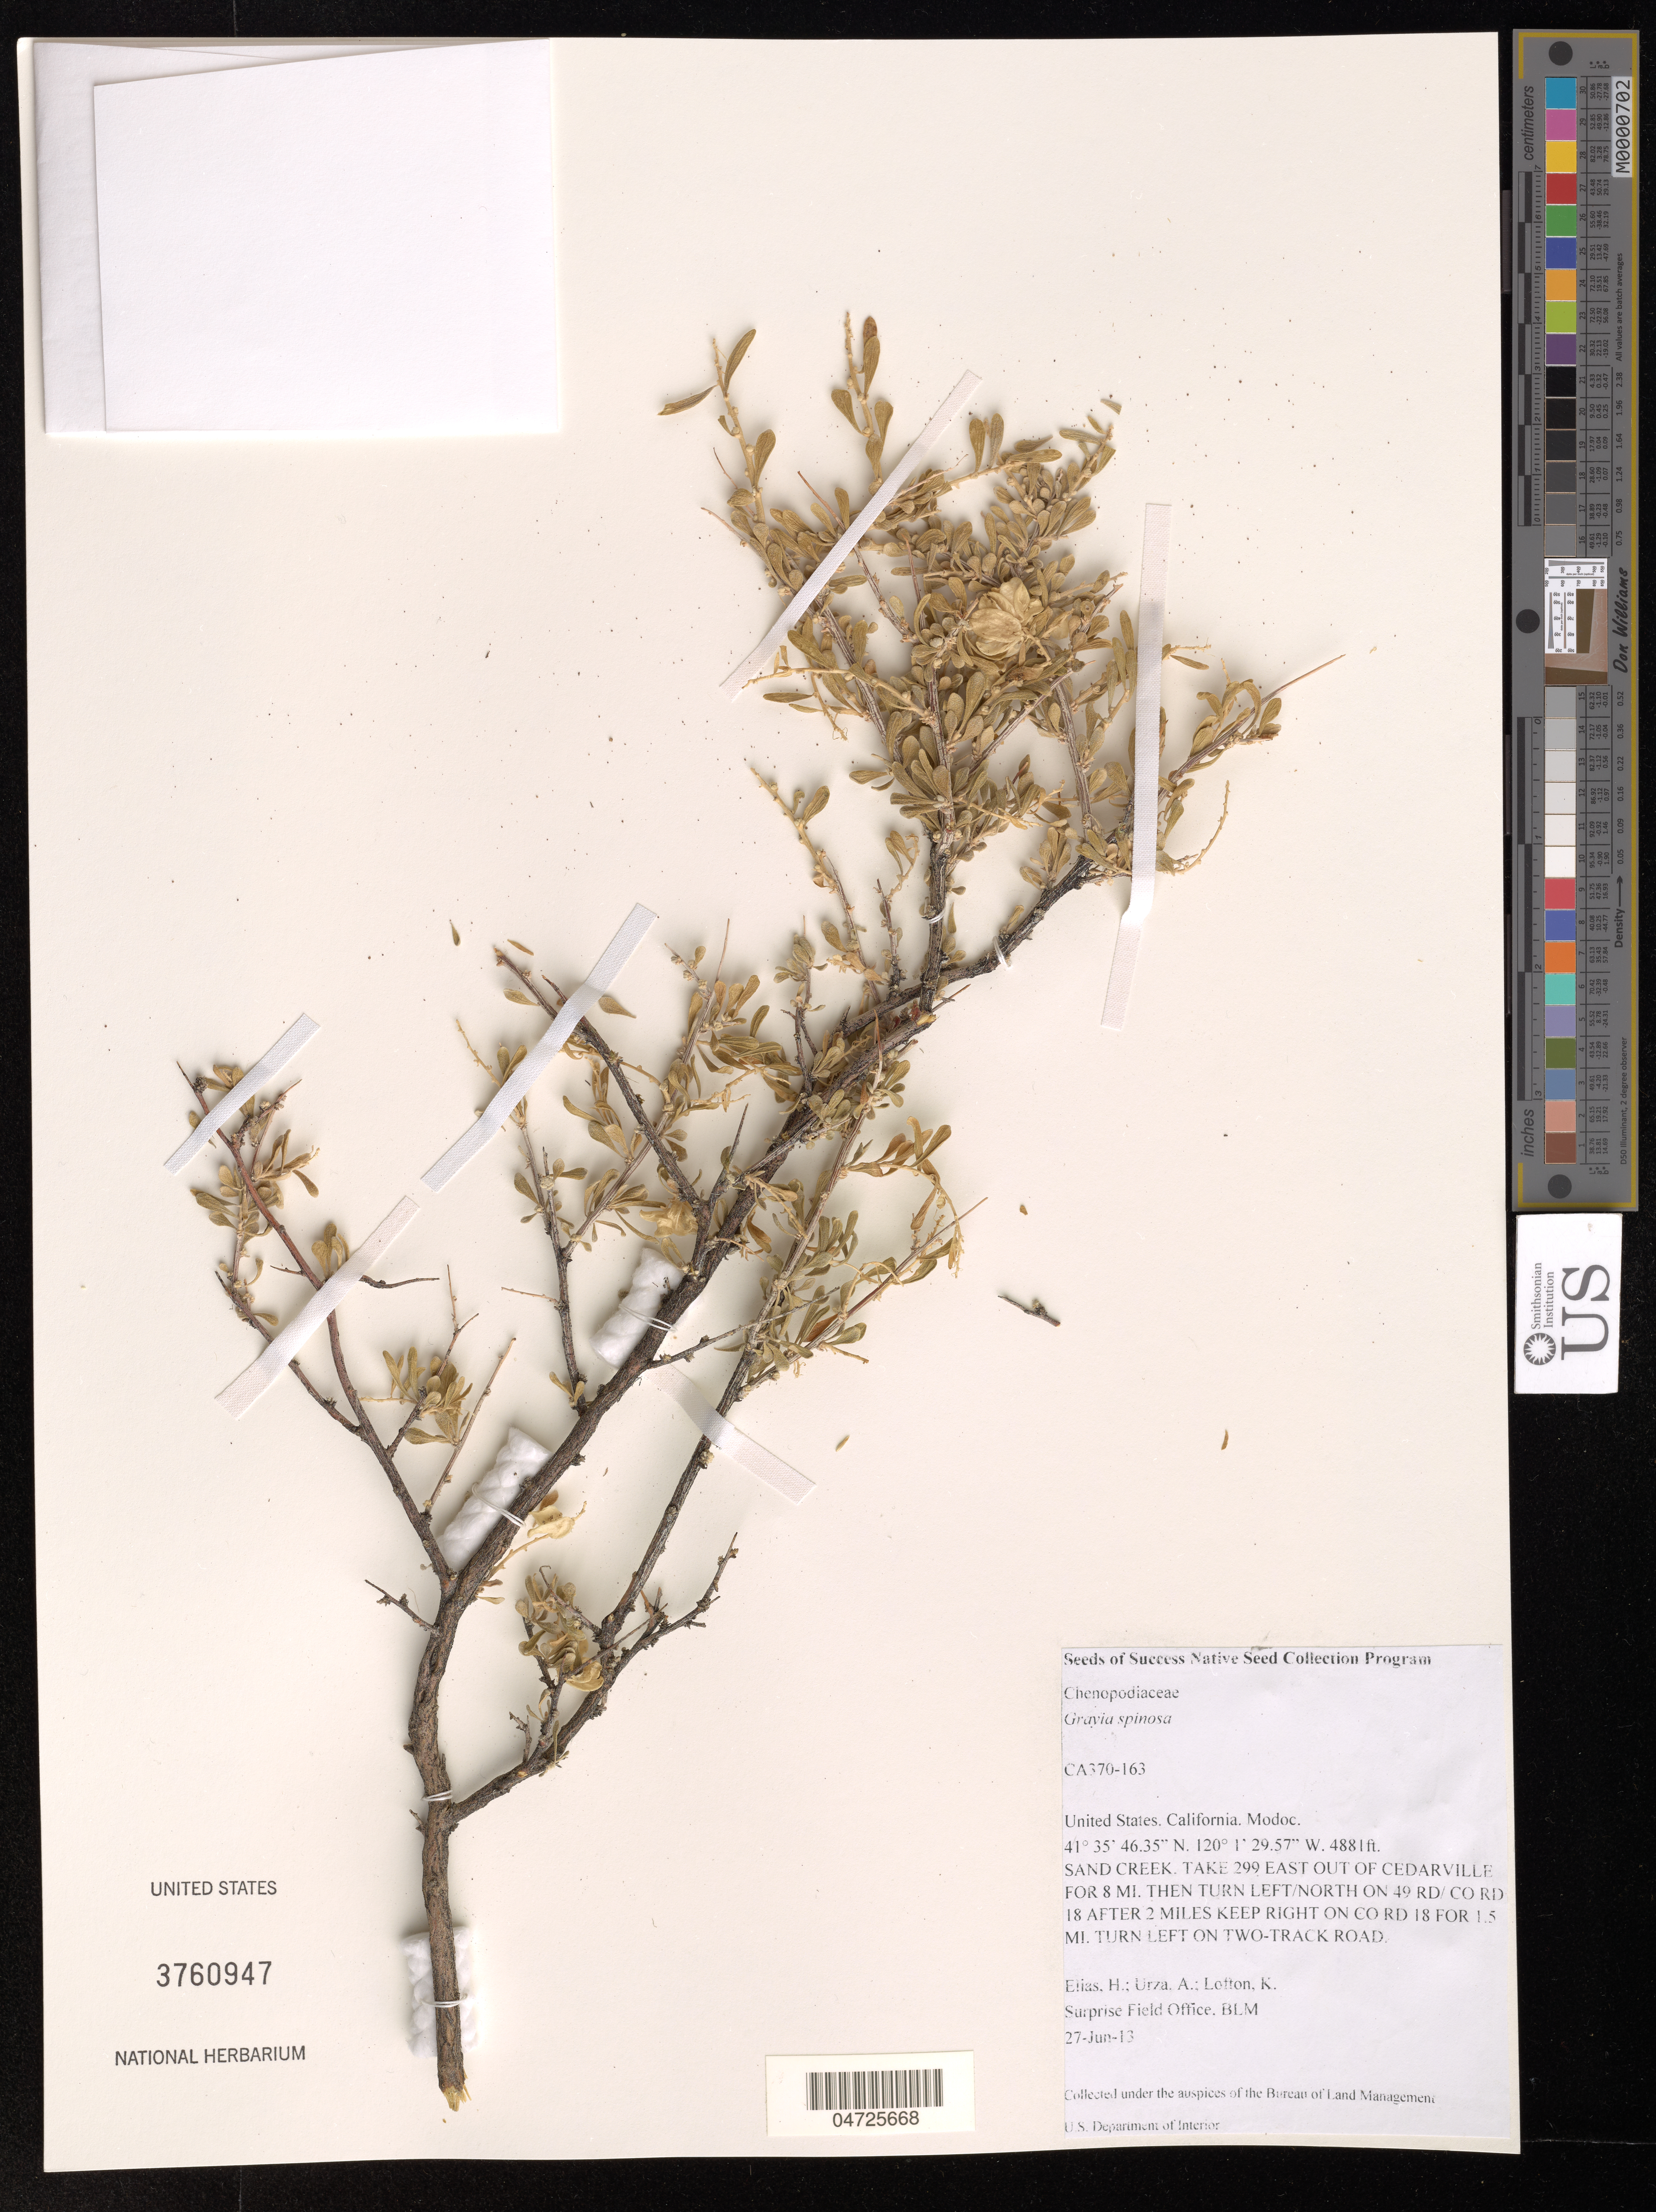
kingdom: Plantae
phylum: Tracheophyta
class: Magnoliopsida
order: Caryophyllales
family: Amaranthaceae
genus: Grayia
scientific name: Grayia spinosa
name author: (Hook.) Moq.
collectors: H. Elias, A. Urza & K. Lofton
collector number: CA370-163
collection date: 2013-06-27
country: United States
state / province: California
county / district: Modoc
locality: Modoc. Sand Creek, take 299 East out of Cedarville for 8 mi. then turn Left/North on 49 rd/Co rd 18 after 2 miles keep right on Co rd 18 for 1.5 mi. turn left on Two-Track road.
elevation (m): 1488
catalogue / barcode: US 3760947